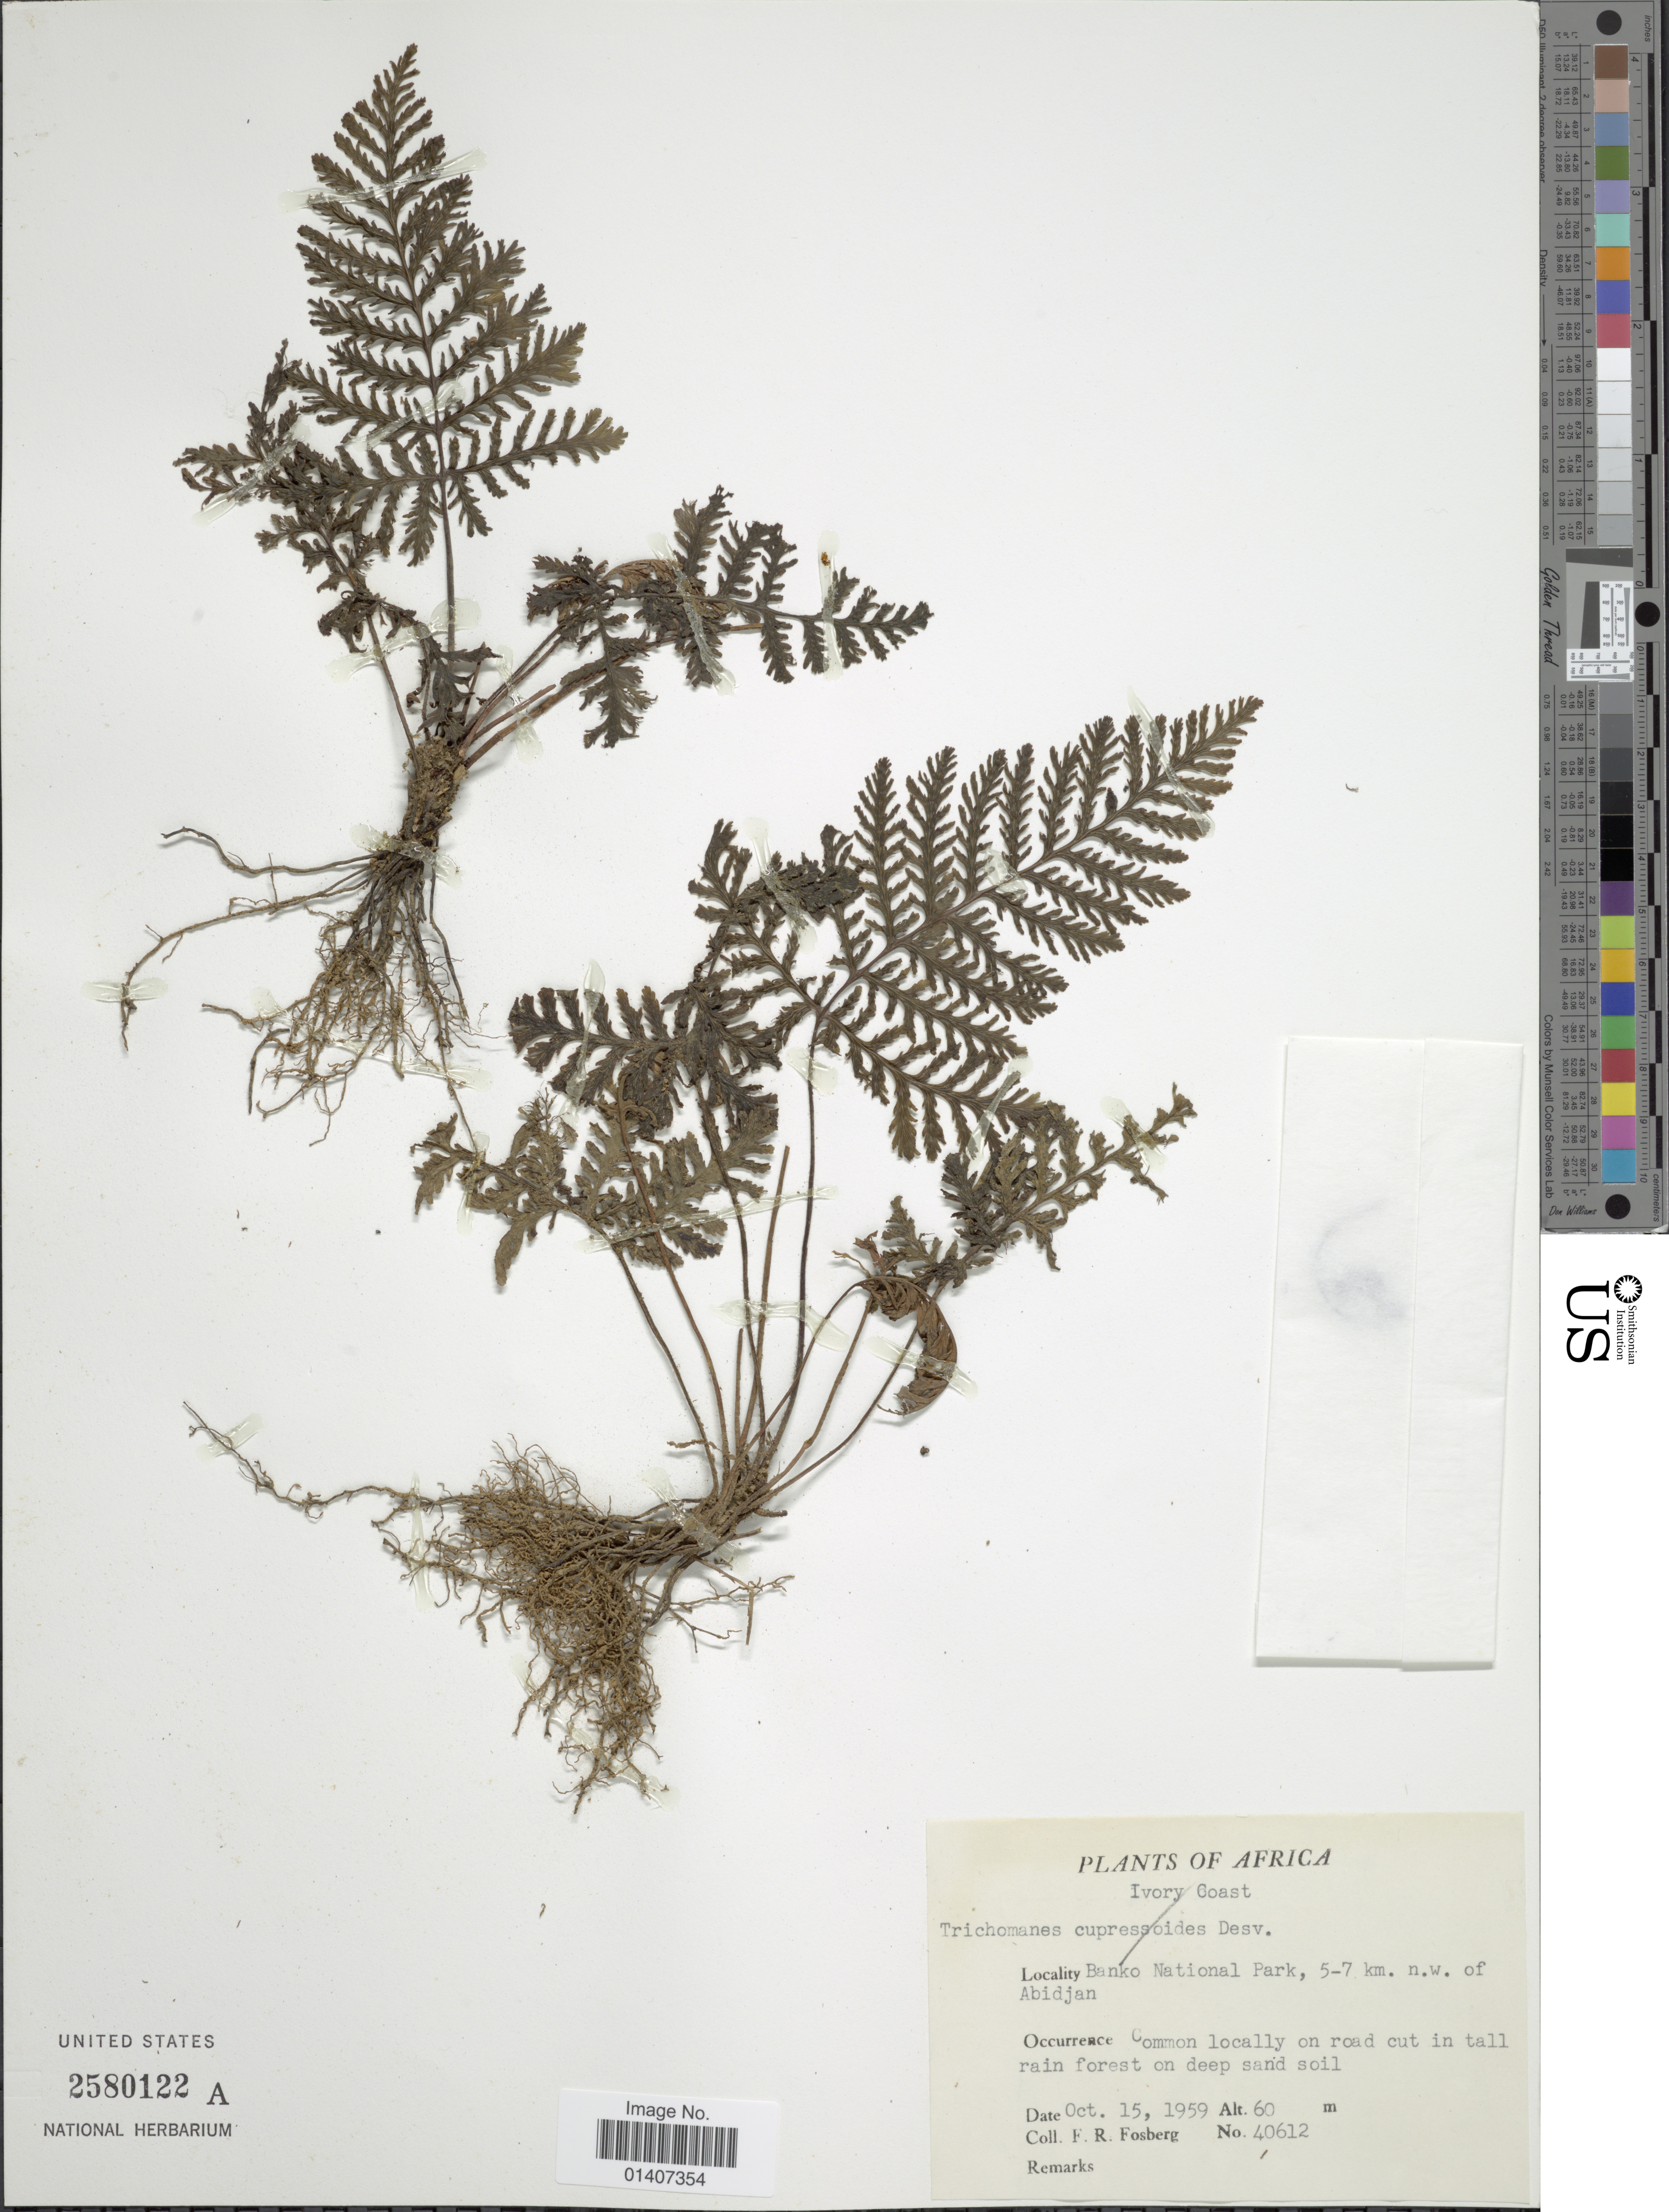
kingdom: Plantae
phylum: Tracheophyta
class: Polypodiopsida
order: Hymenophyllales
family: Hymenophyllaceae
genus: Abrodictyum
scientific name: Abrodictyum guineense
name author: (Afzel. ex Sw.) J.P. Roux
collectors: F. R. Fosberg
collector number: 40612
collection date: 1959-10-15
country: Ivory Coast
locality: Ivory Coast, Banko National Park, 5-7 km n.w. of Abidjan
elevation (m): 60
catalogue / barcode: US 2580122A